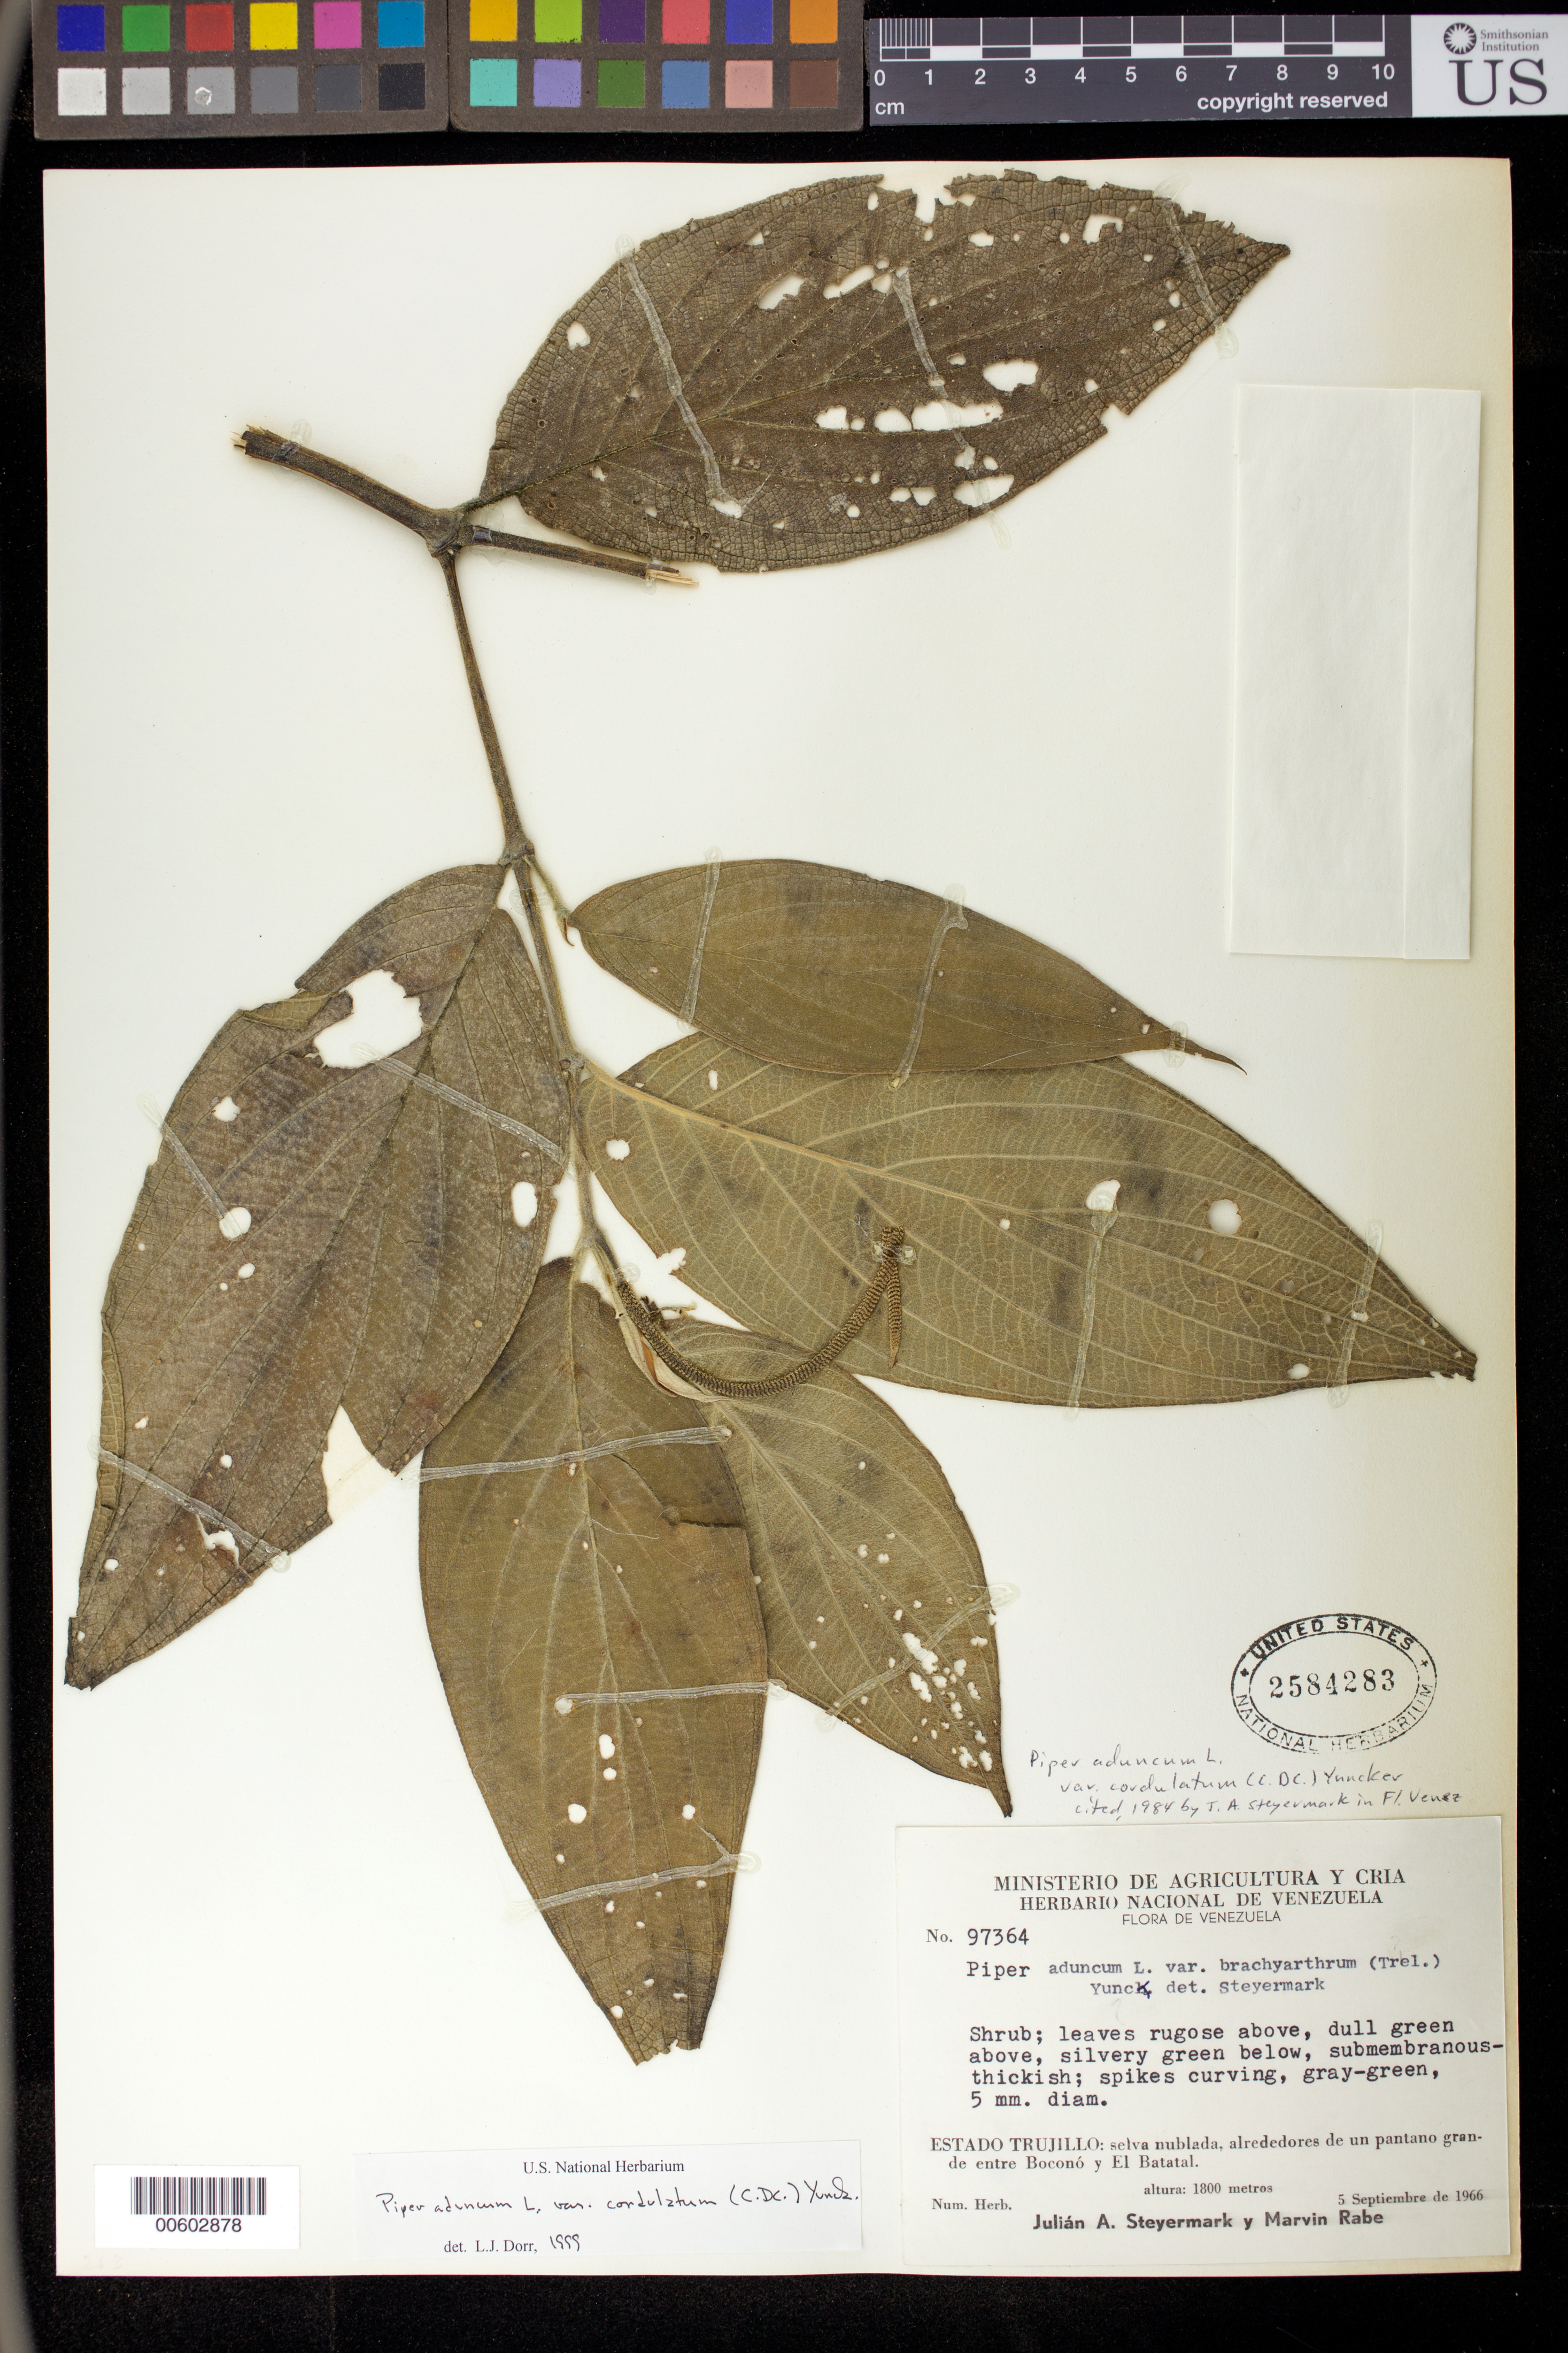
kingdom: Plantae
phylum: Tracheophyta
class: Magnoliopsida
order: Piperales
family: Piperaceae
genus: Piper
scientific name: Piper aduncum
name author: L.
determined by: Dorr, L. J., (BOT), Smithsonian Institution - National Museum of Natural History (UNITED STATES)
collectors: J. Steyermark & M. Rabe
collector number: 97364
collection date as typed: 05 Sep 1966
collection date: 1966-09-05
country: Venezuela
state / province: Trujillo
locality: Alrededores de un pantano grande entre Boconó y El Batatal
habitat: Selva nublada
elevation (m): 1800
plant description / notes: US, VEN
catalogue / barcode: US 2584283